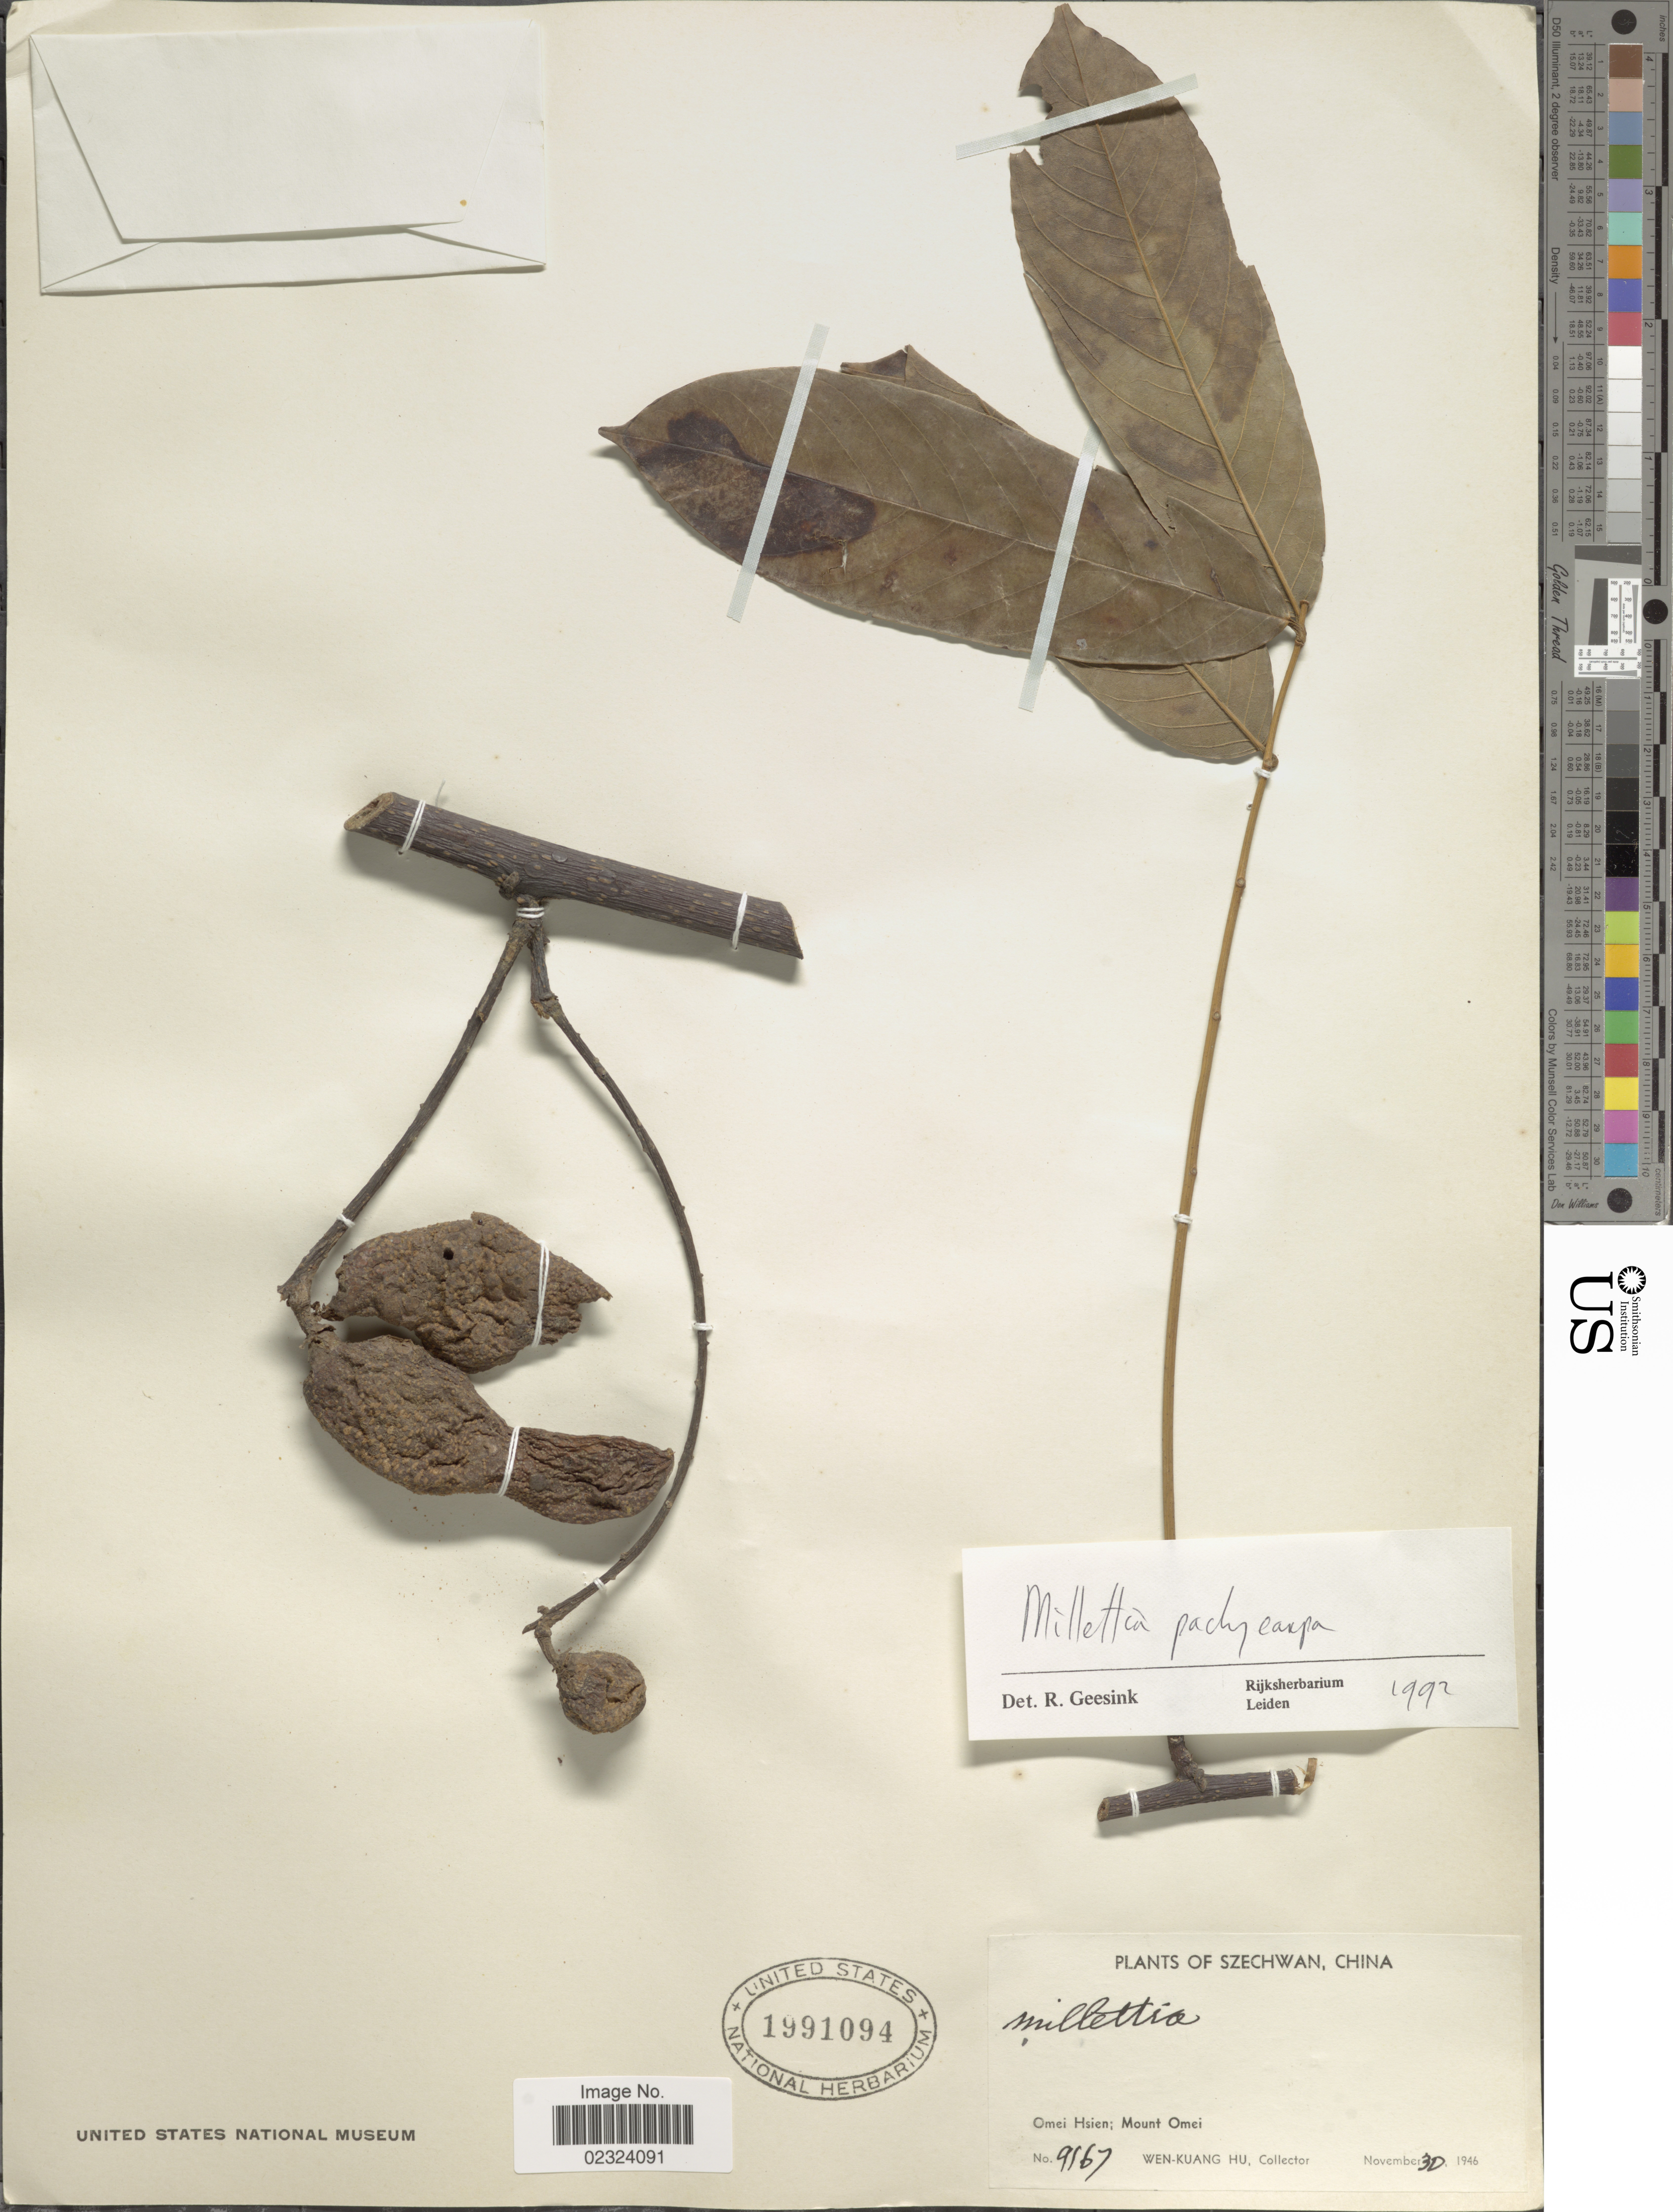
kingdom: Plantae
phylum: Tracheophyta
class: Magnoliopsida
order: Fabales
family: Fabaceae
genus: Millettia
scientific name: Millettia pachycarpa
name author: Benth.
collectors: W. K. Hu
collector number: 9167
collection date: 1946-11-30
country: China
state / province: Sichuan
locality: Szechwan. Omei Hsien; Mount Omei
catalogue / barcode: US 1991094